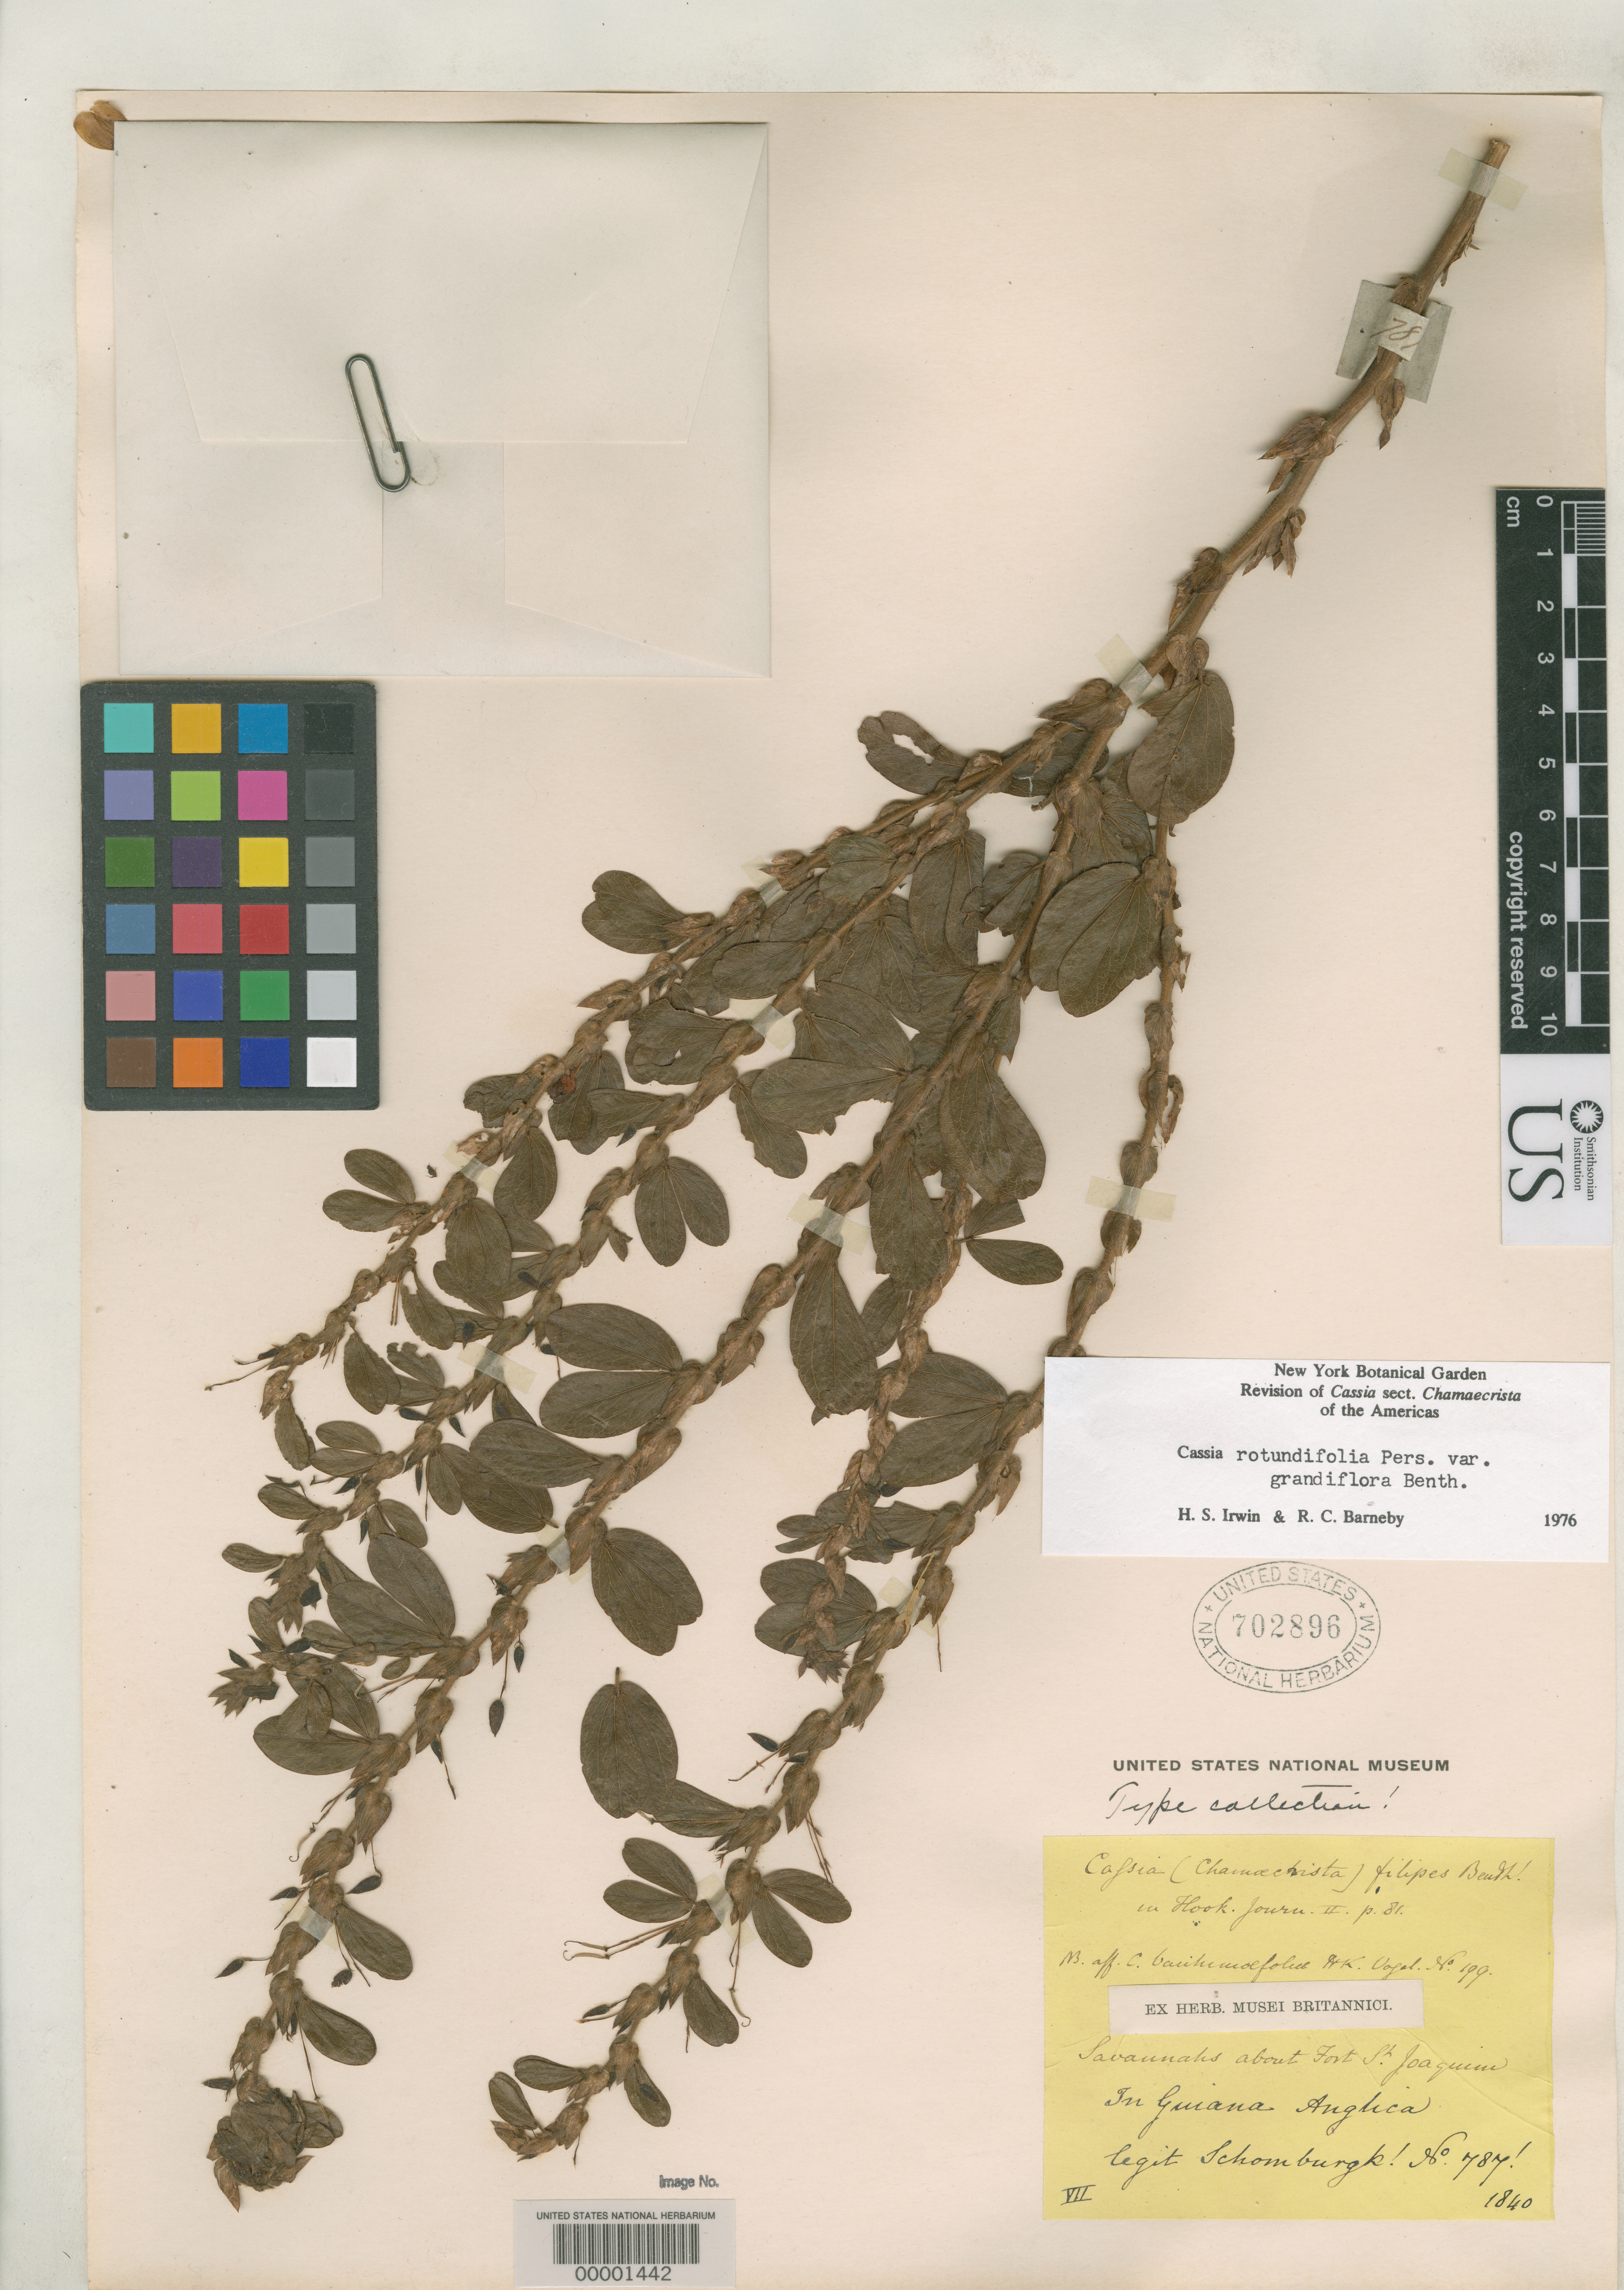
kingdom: Plantae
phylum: Tracheophyta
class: Magnoliopsida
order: Fabales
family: Fabaceae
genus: Cassia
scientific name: Cassia filipes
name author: Benth.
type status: Isotype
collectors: R. H. Schomburgk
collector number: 787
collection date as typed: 1840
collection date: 1840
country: Guyana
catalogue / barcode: US 702896